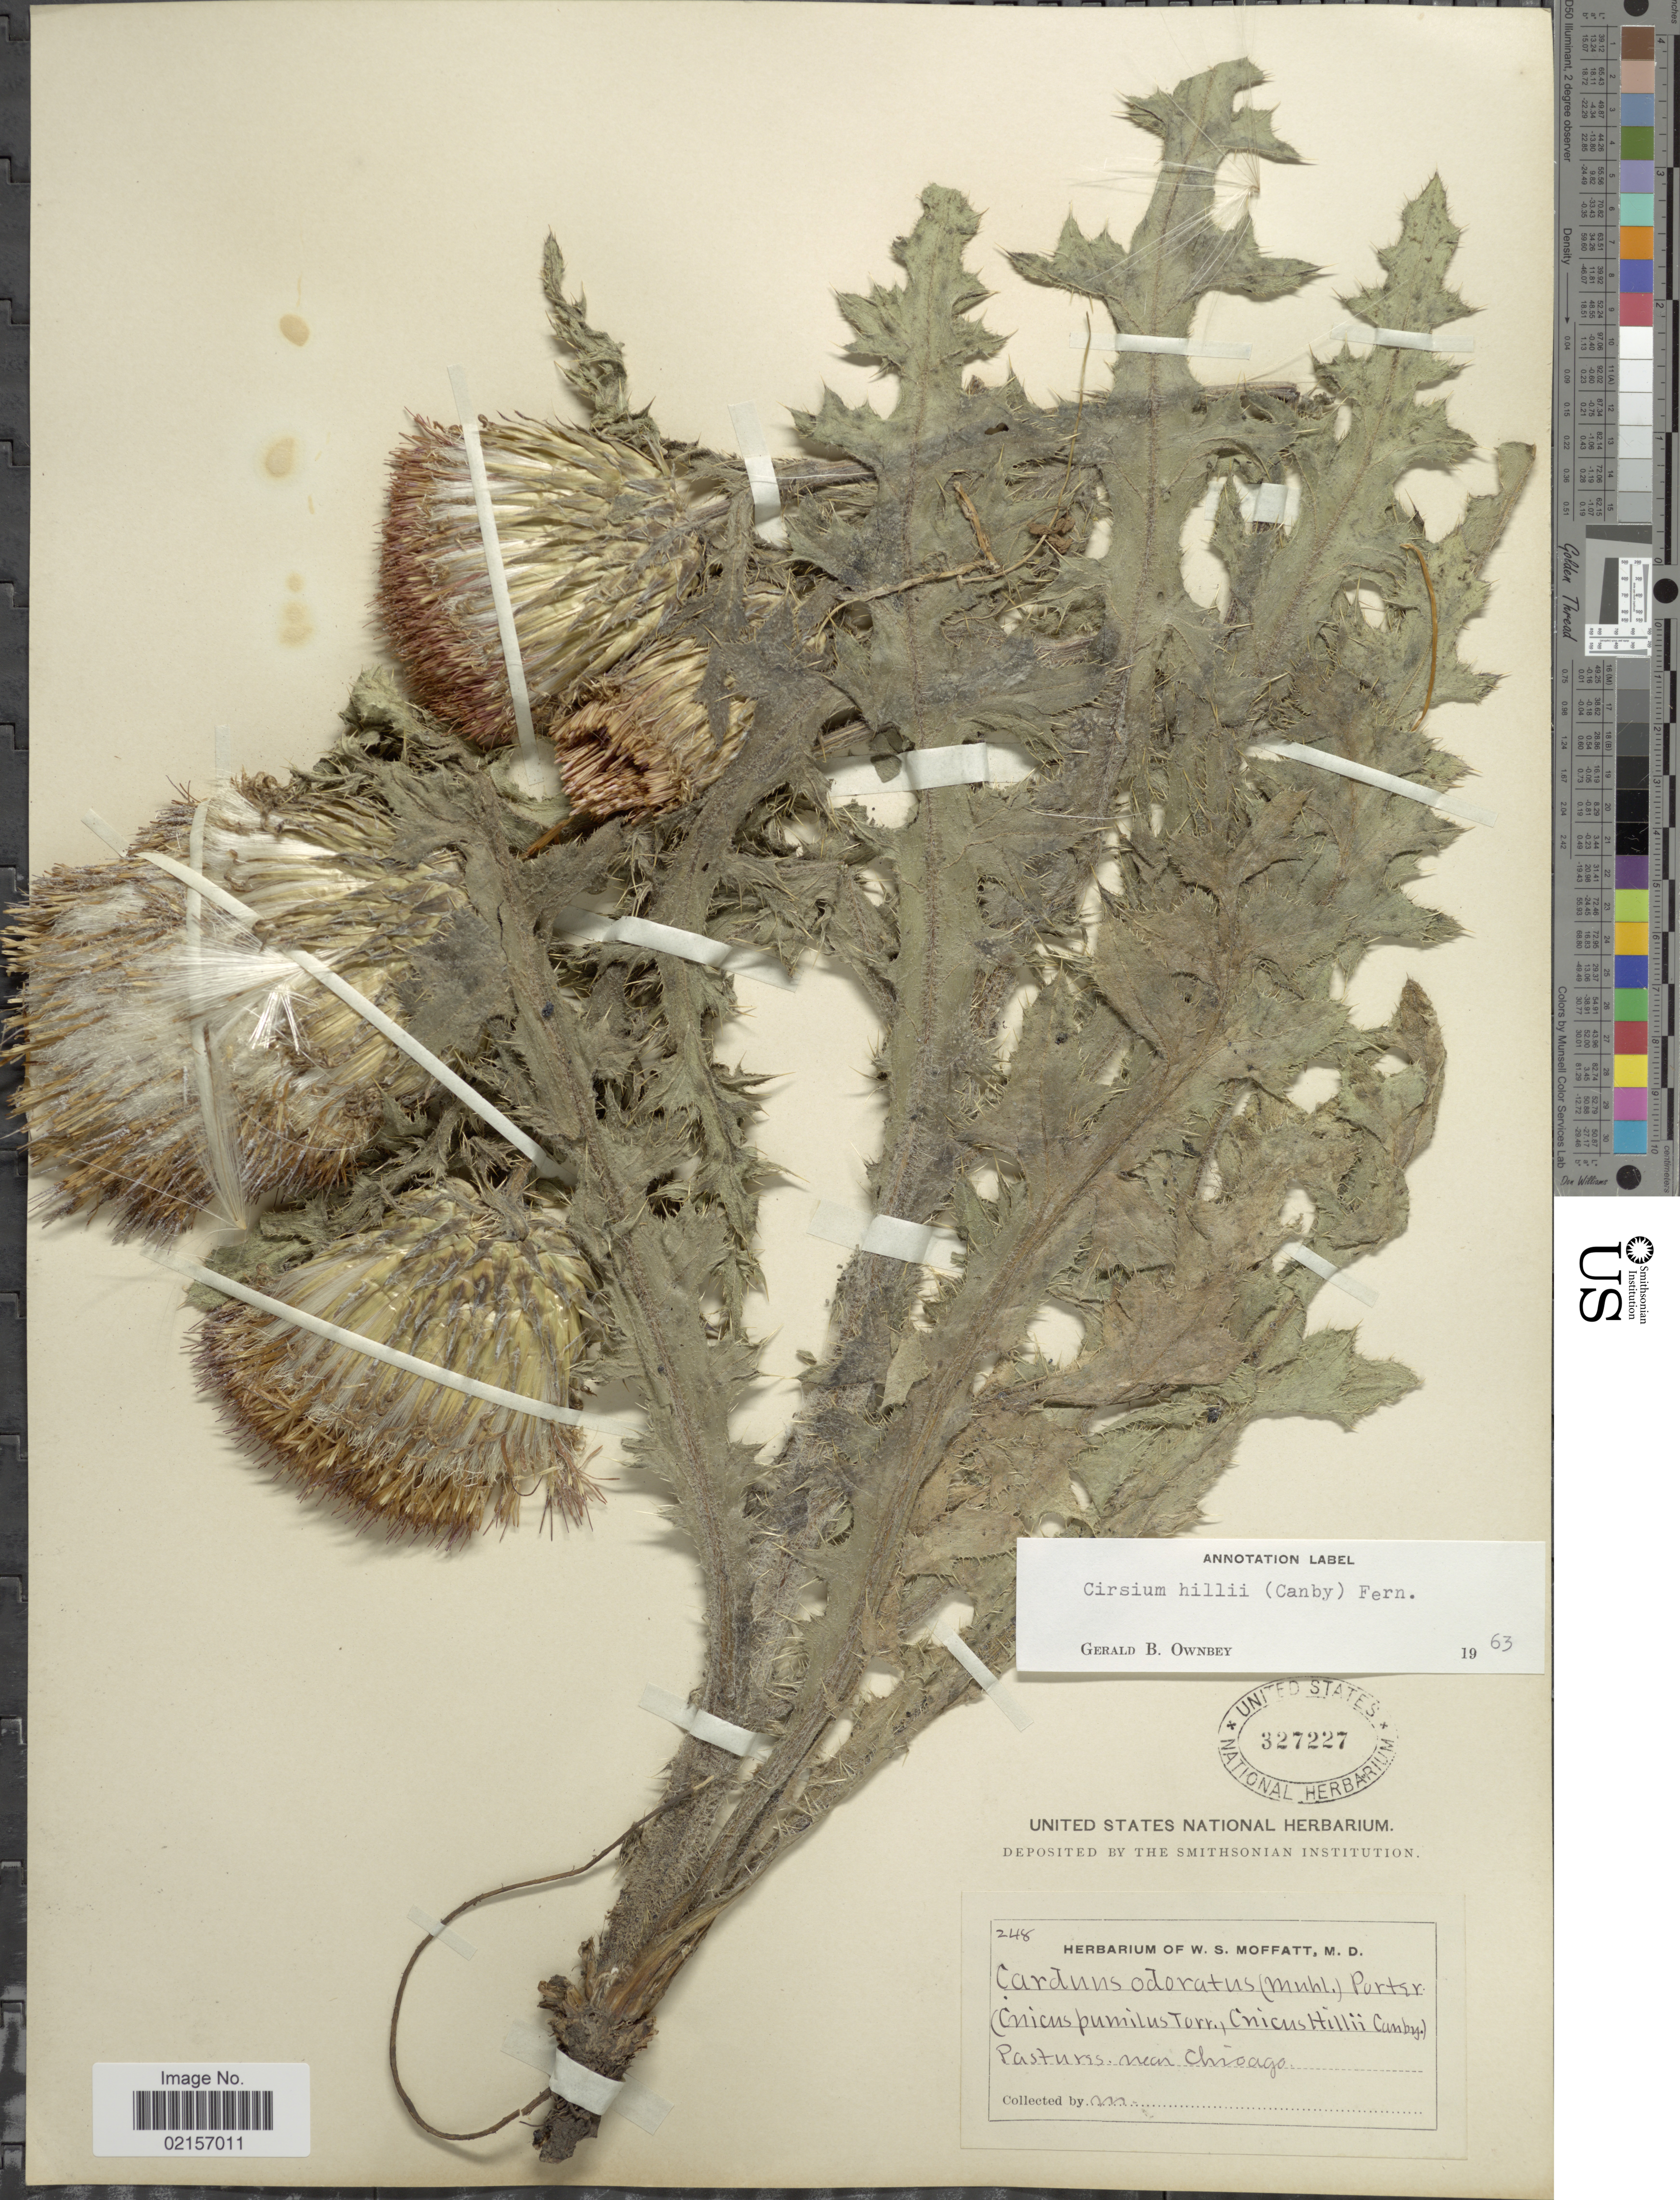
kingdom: Plantae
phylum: Tracheophyta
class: Magnoliopsida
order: Asterales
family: Asteraceae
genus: Cirsium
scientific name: Cirsium pumilum var. hillii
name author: (Canby) B. Boivin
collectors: W. Moffatt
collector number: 248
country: United States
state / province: Illinois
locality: Pastures near Chicago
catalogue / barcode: US 327227